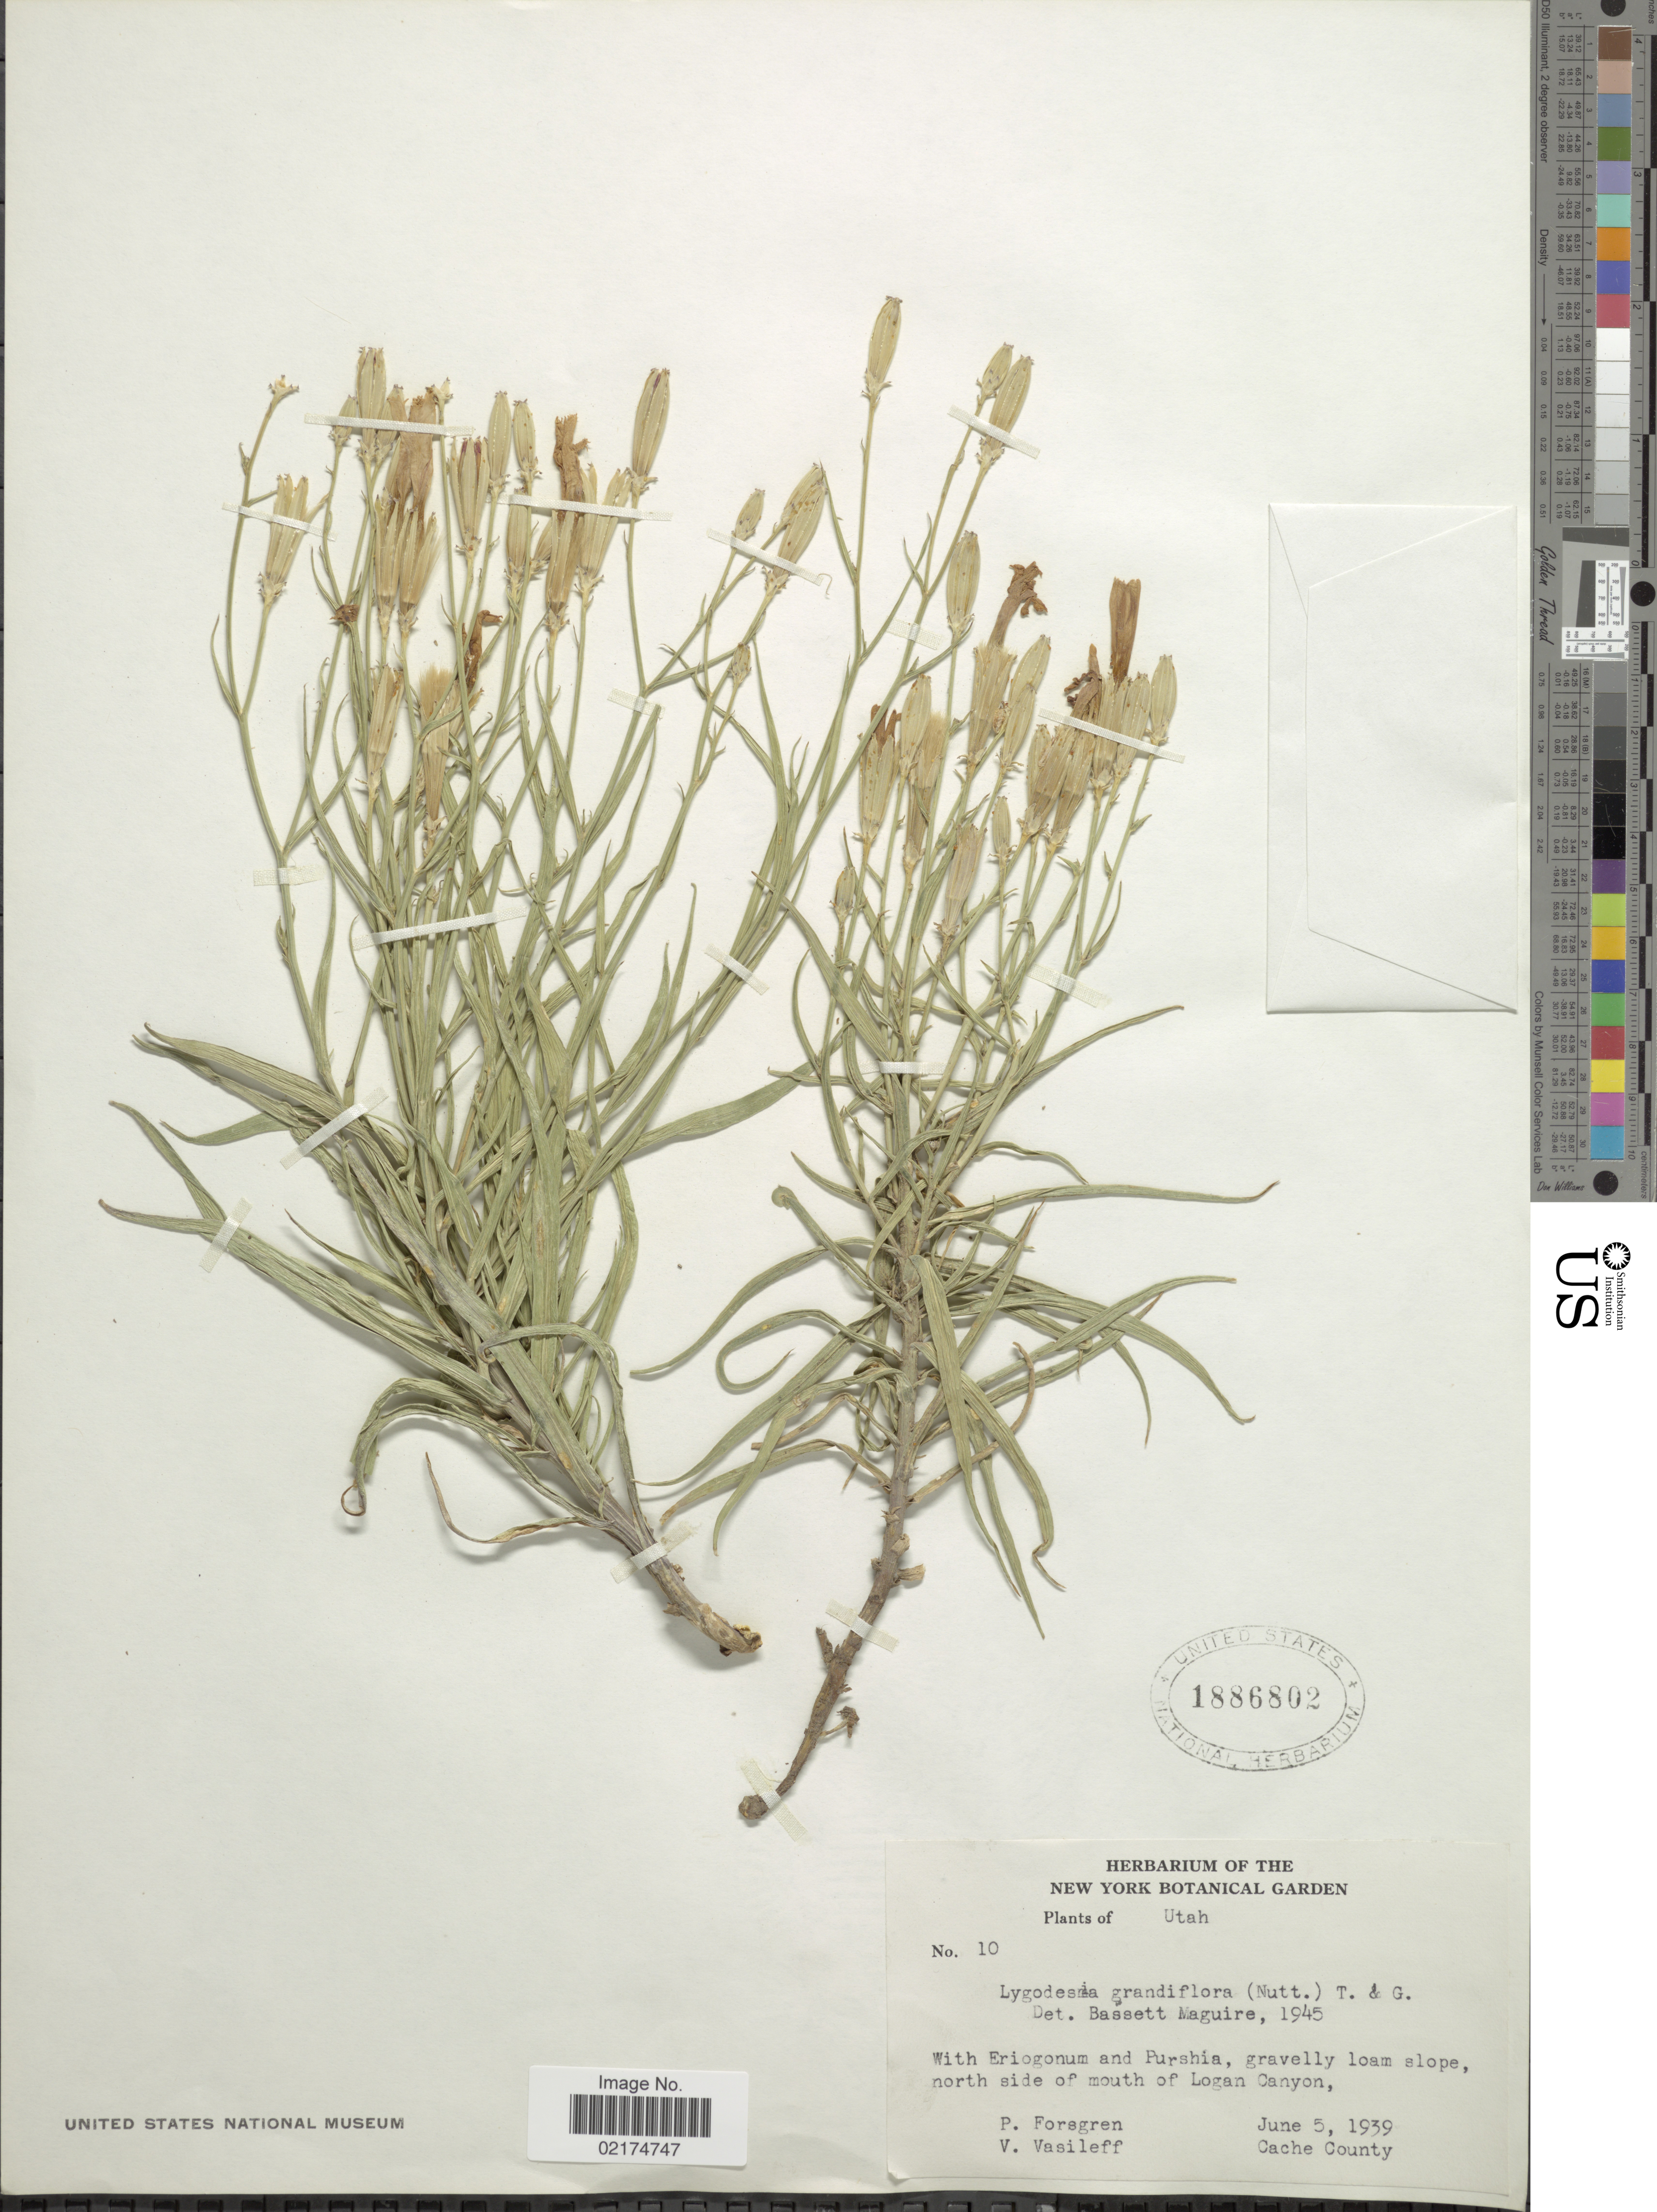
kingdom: Plantae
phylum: Tracheophyta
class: Magnoliopsida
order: Asterales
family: Asteraceae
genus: Lygodesmia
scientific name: Lygodesmia grandiflora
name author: Torr. & A. Gray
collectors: Forsgren & Vasileff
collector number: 10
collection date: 1939-06-05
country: United States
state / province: Utah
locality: North side of mouth of Logan Canyon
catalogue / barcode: US 1886802